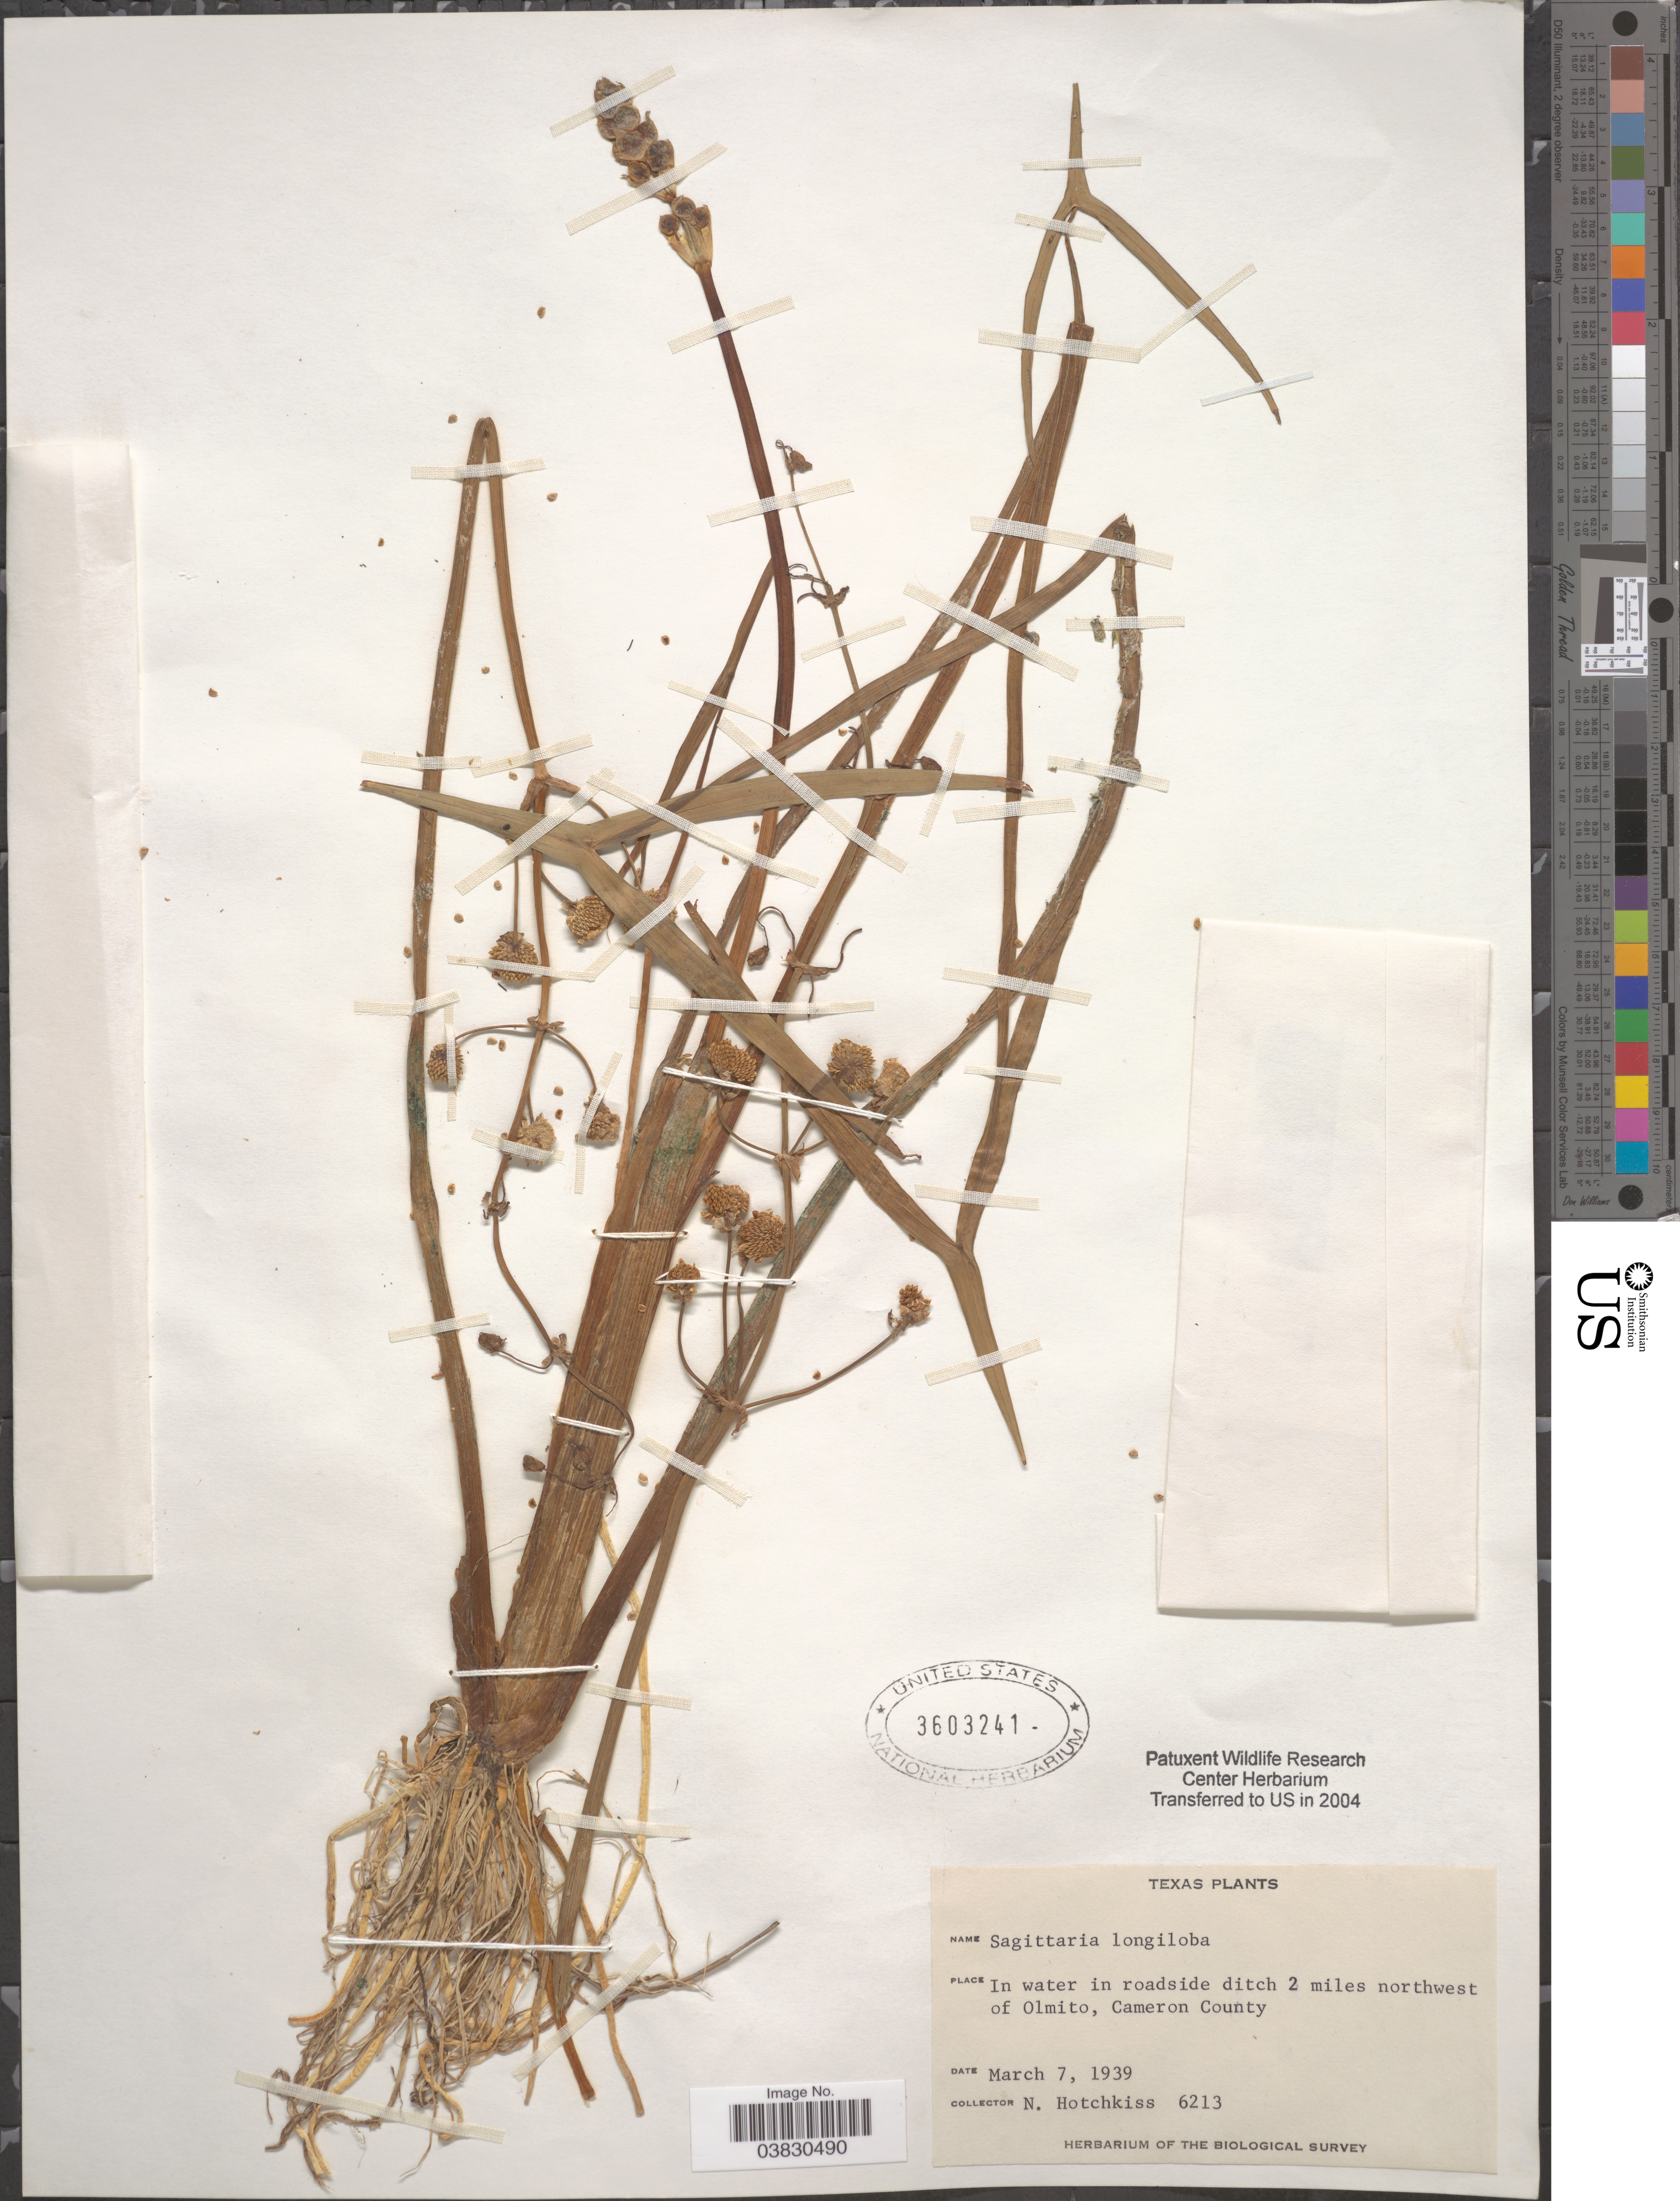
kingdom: Plantae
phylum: Tracheophyta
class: Liliopsida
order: Alismatales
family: Alismataceae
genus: Sagittaria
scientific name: Sagittaria longiloba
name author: Engelm. ex J.G. Sm.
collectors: N. Hotchkiss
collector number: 6213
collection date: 1939-03-07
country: United States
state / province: Texas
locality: In water in roadside ditch 2 miles northwest of Olmito, Cameron County.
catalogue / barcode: US 3603241